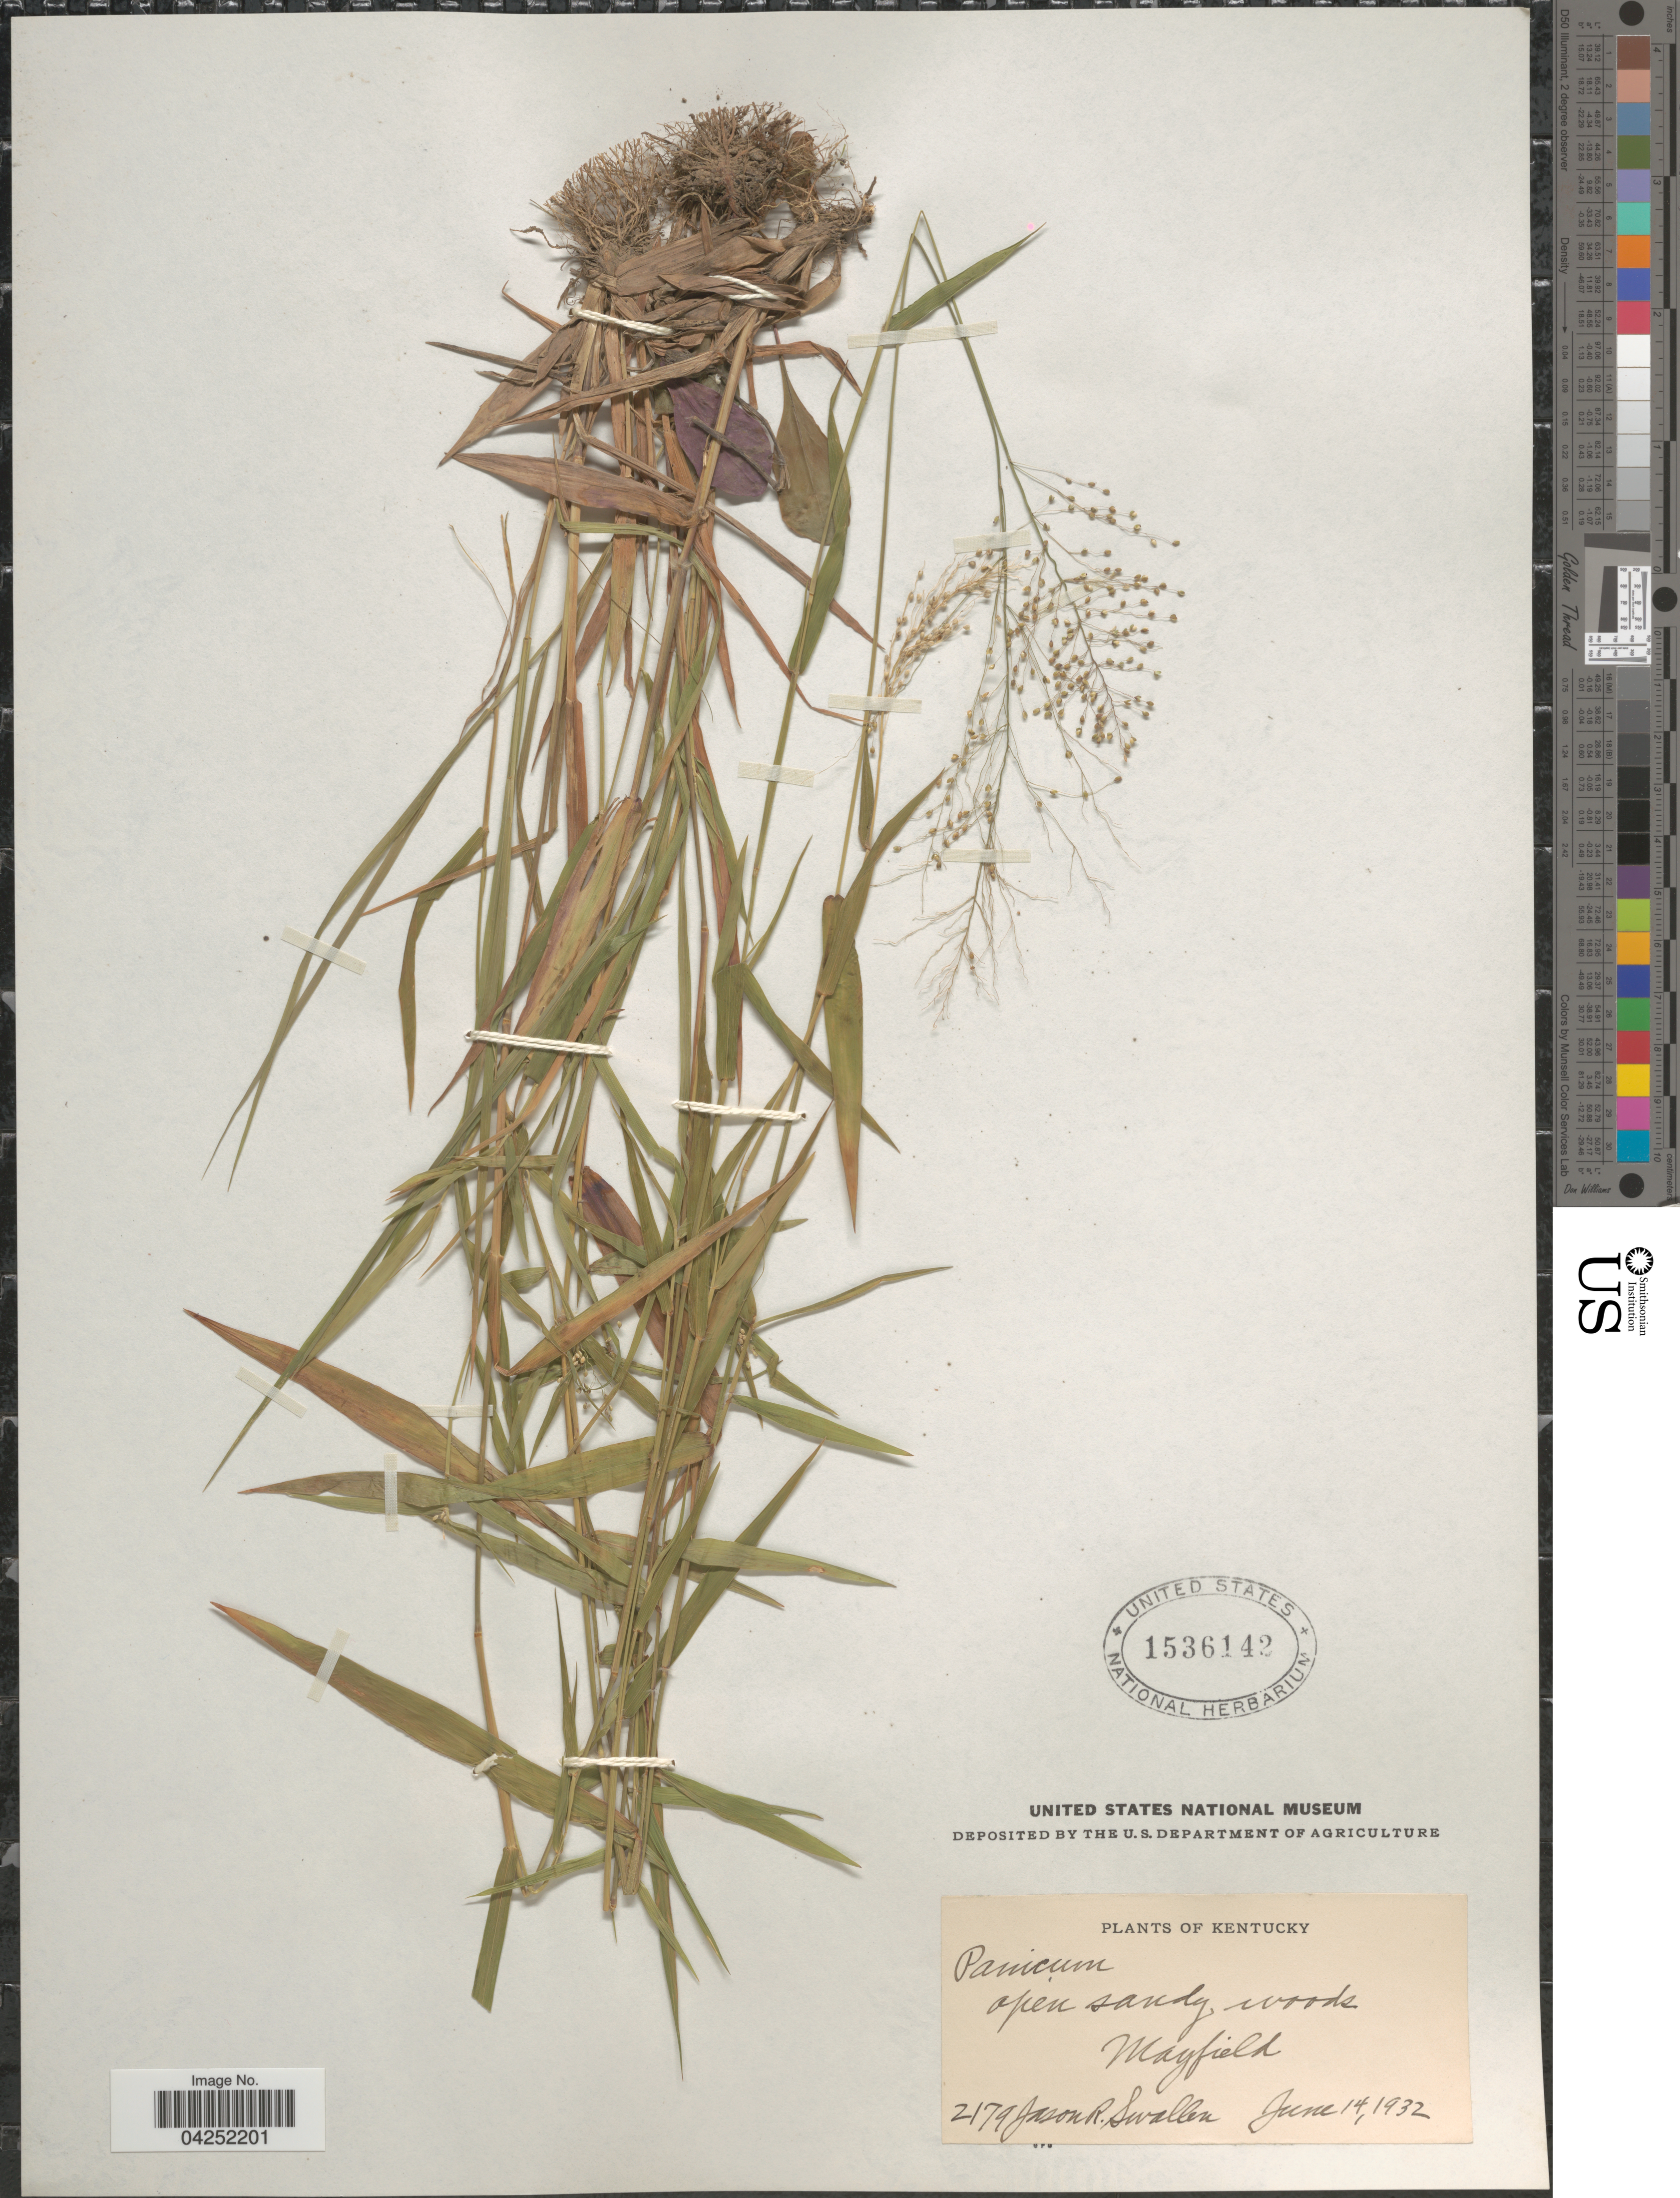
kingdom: Plantae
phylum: Tracheophyta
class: Liliopsida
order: Poales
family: Poaceae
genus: Dichanthelium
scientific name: Dichanthelium acuminatum var. lindheimeri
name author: (Nash) Gould & C.A. Clark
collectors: J. R. Swallen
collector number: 2179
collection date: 1932-06-14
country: United States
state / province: Kentucky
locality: Open sandy woods. Mayfield.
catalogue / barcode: US 1536142